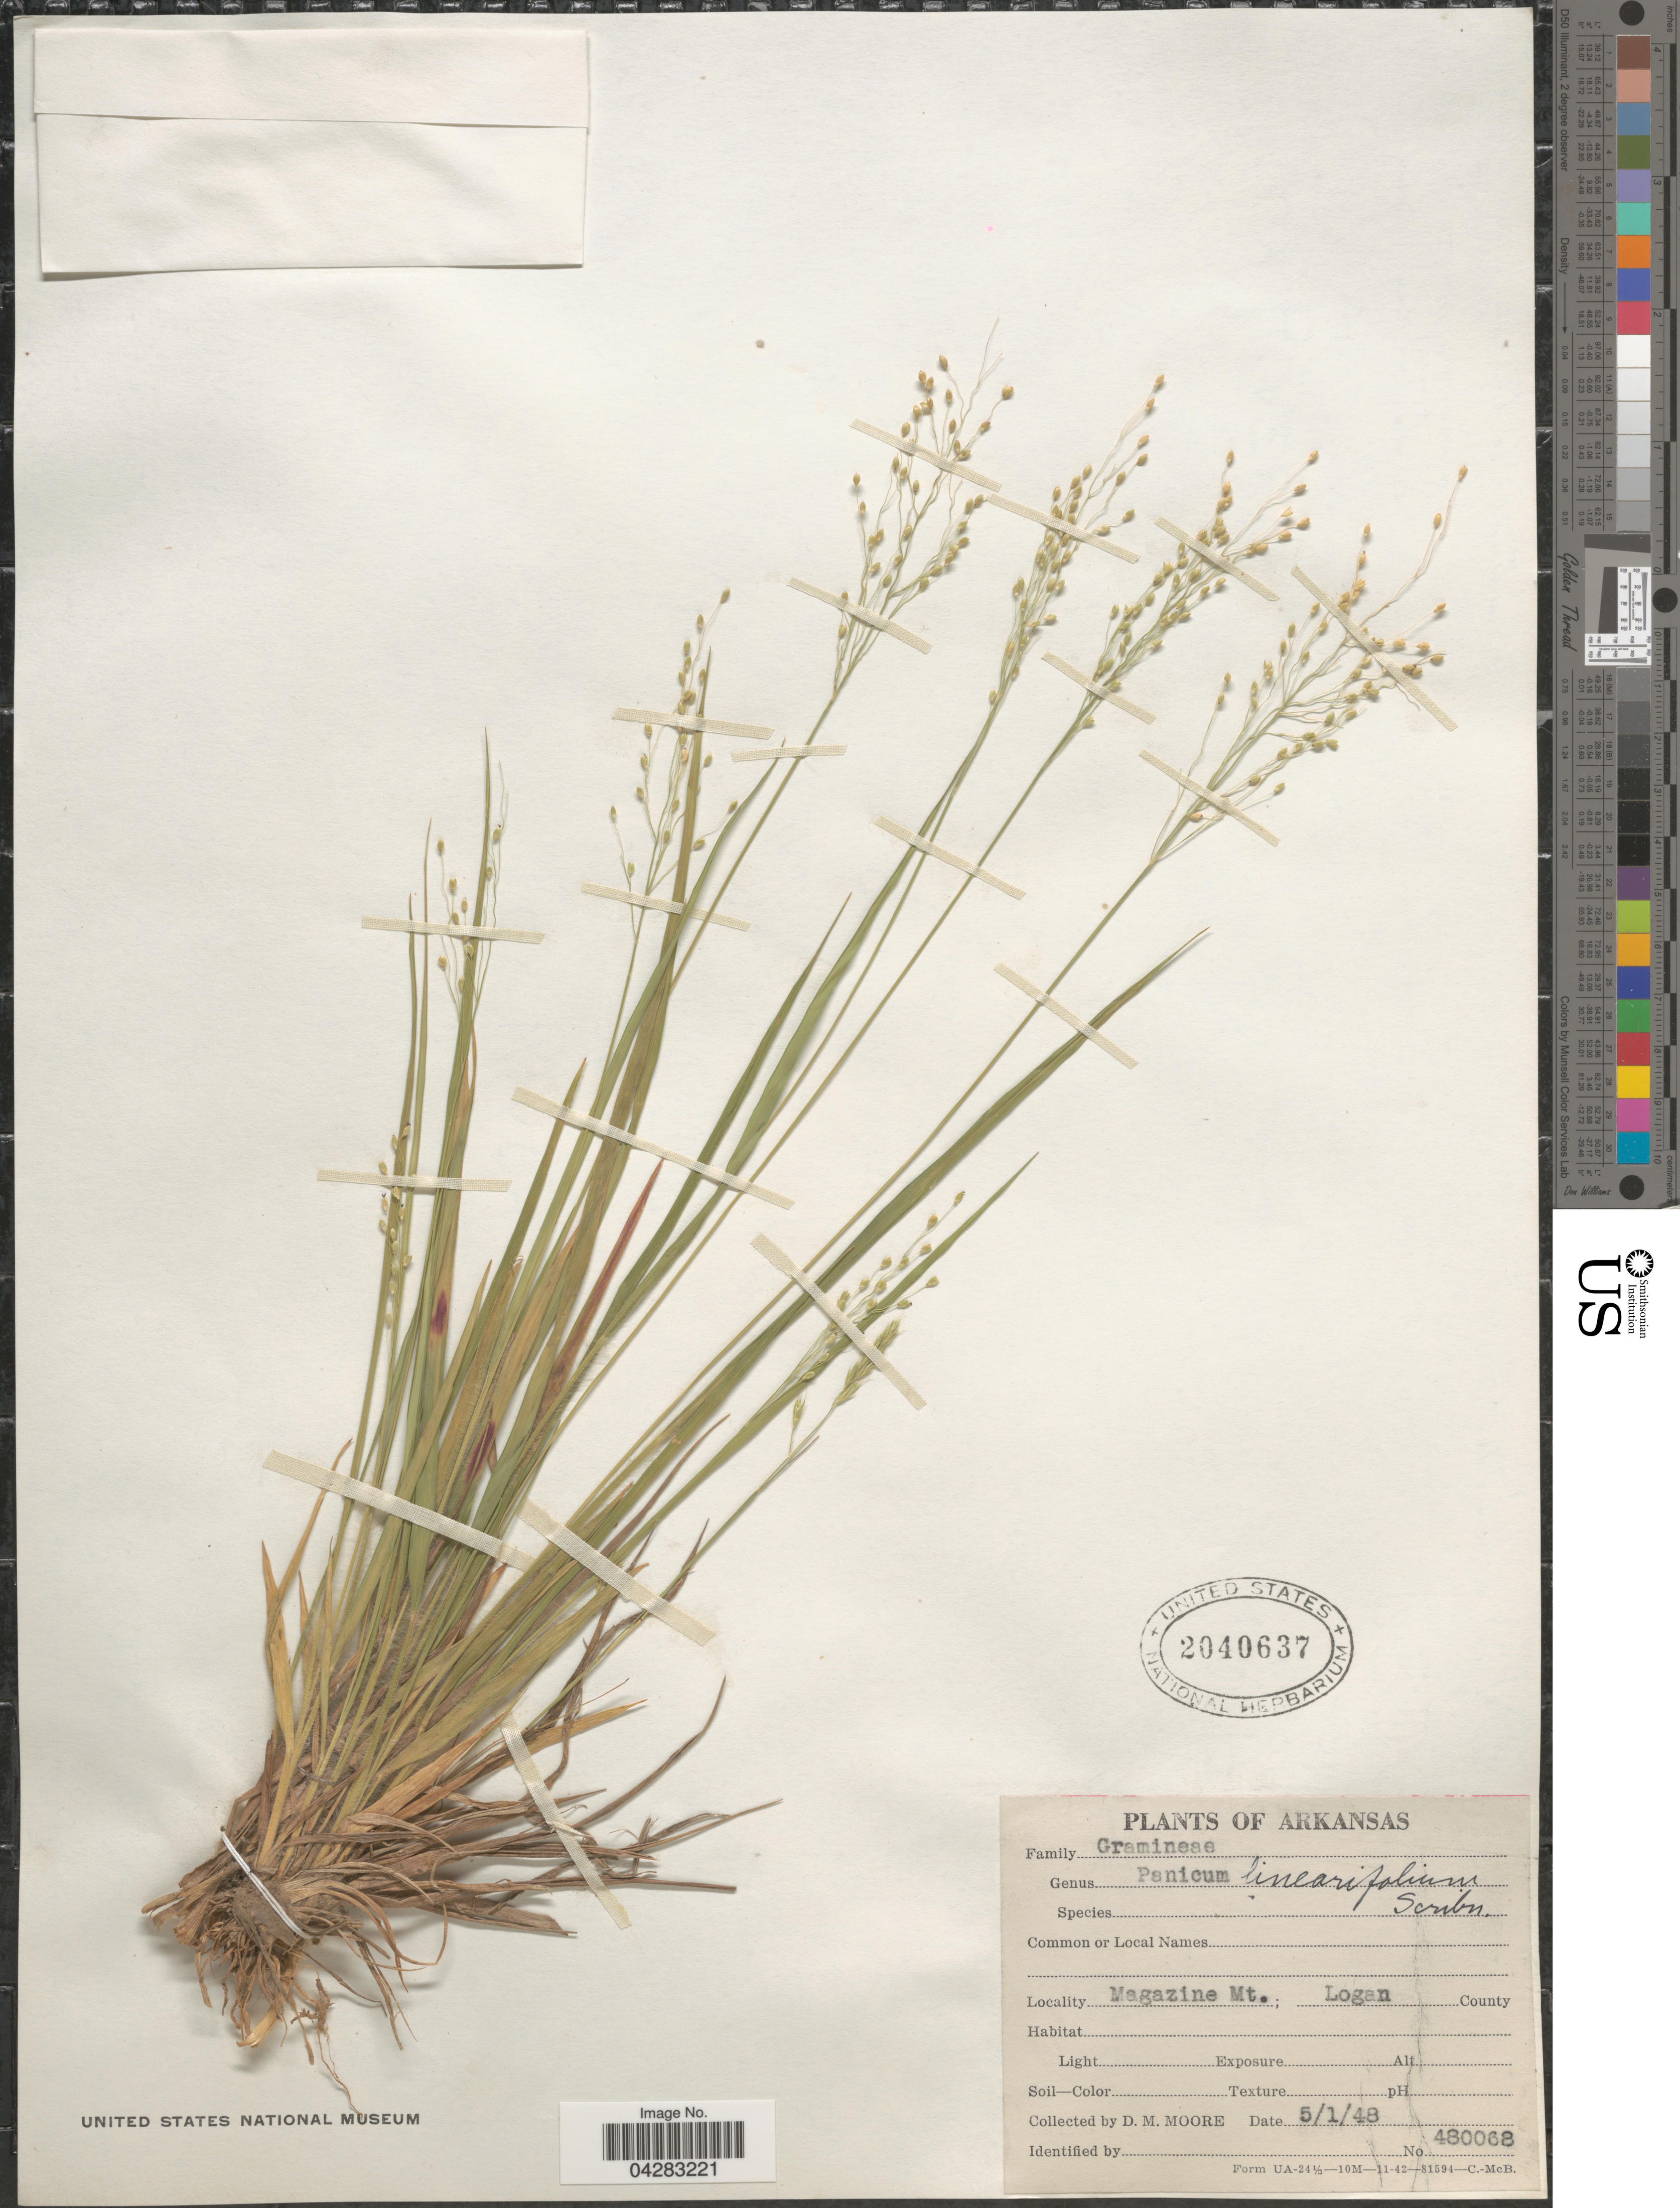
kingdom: Plantae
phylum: Tracheophyta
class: Liliopsida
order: Poales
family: Poaceae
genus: Dichanthelium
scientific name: Dichanthelium linearifolium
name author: (Scribn.) Gould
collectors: D. Moore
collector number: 480068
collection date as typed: Transcribed d/m/y: 1/5/48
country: United States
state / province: Arkansas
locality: Magazine Mt.; Logan County.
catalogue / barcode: US 2040637